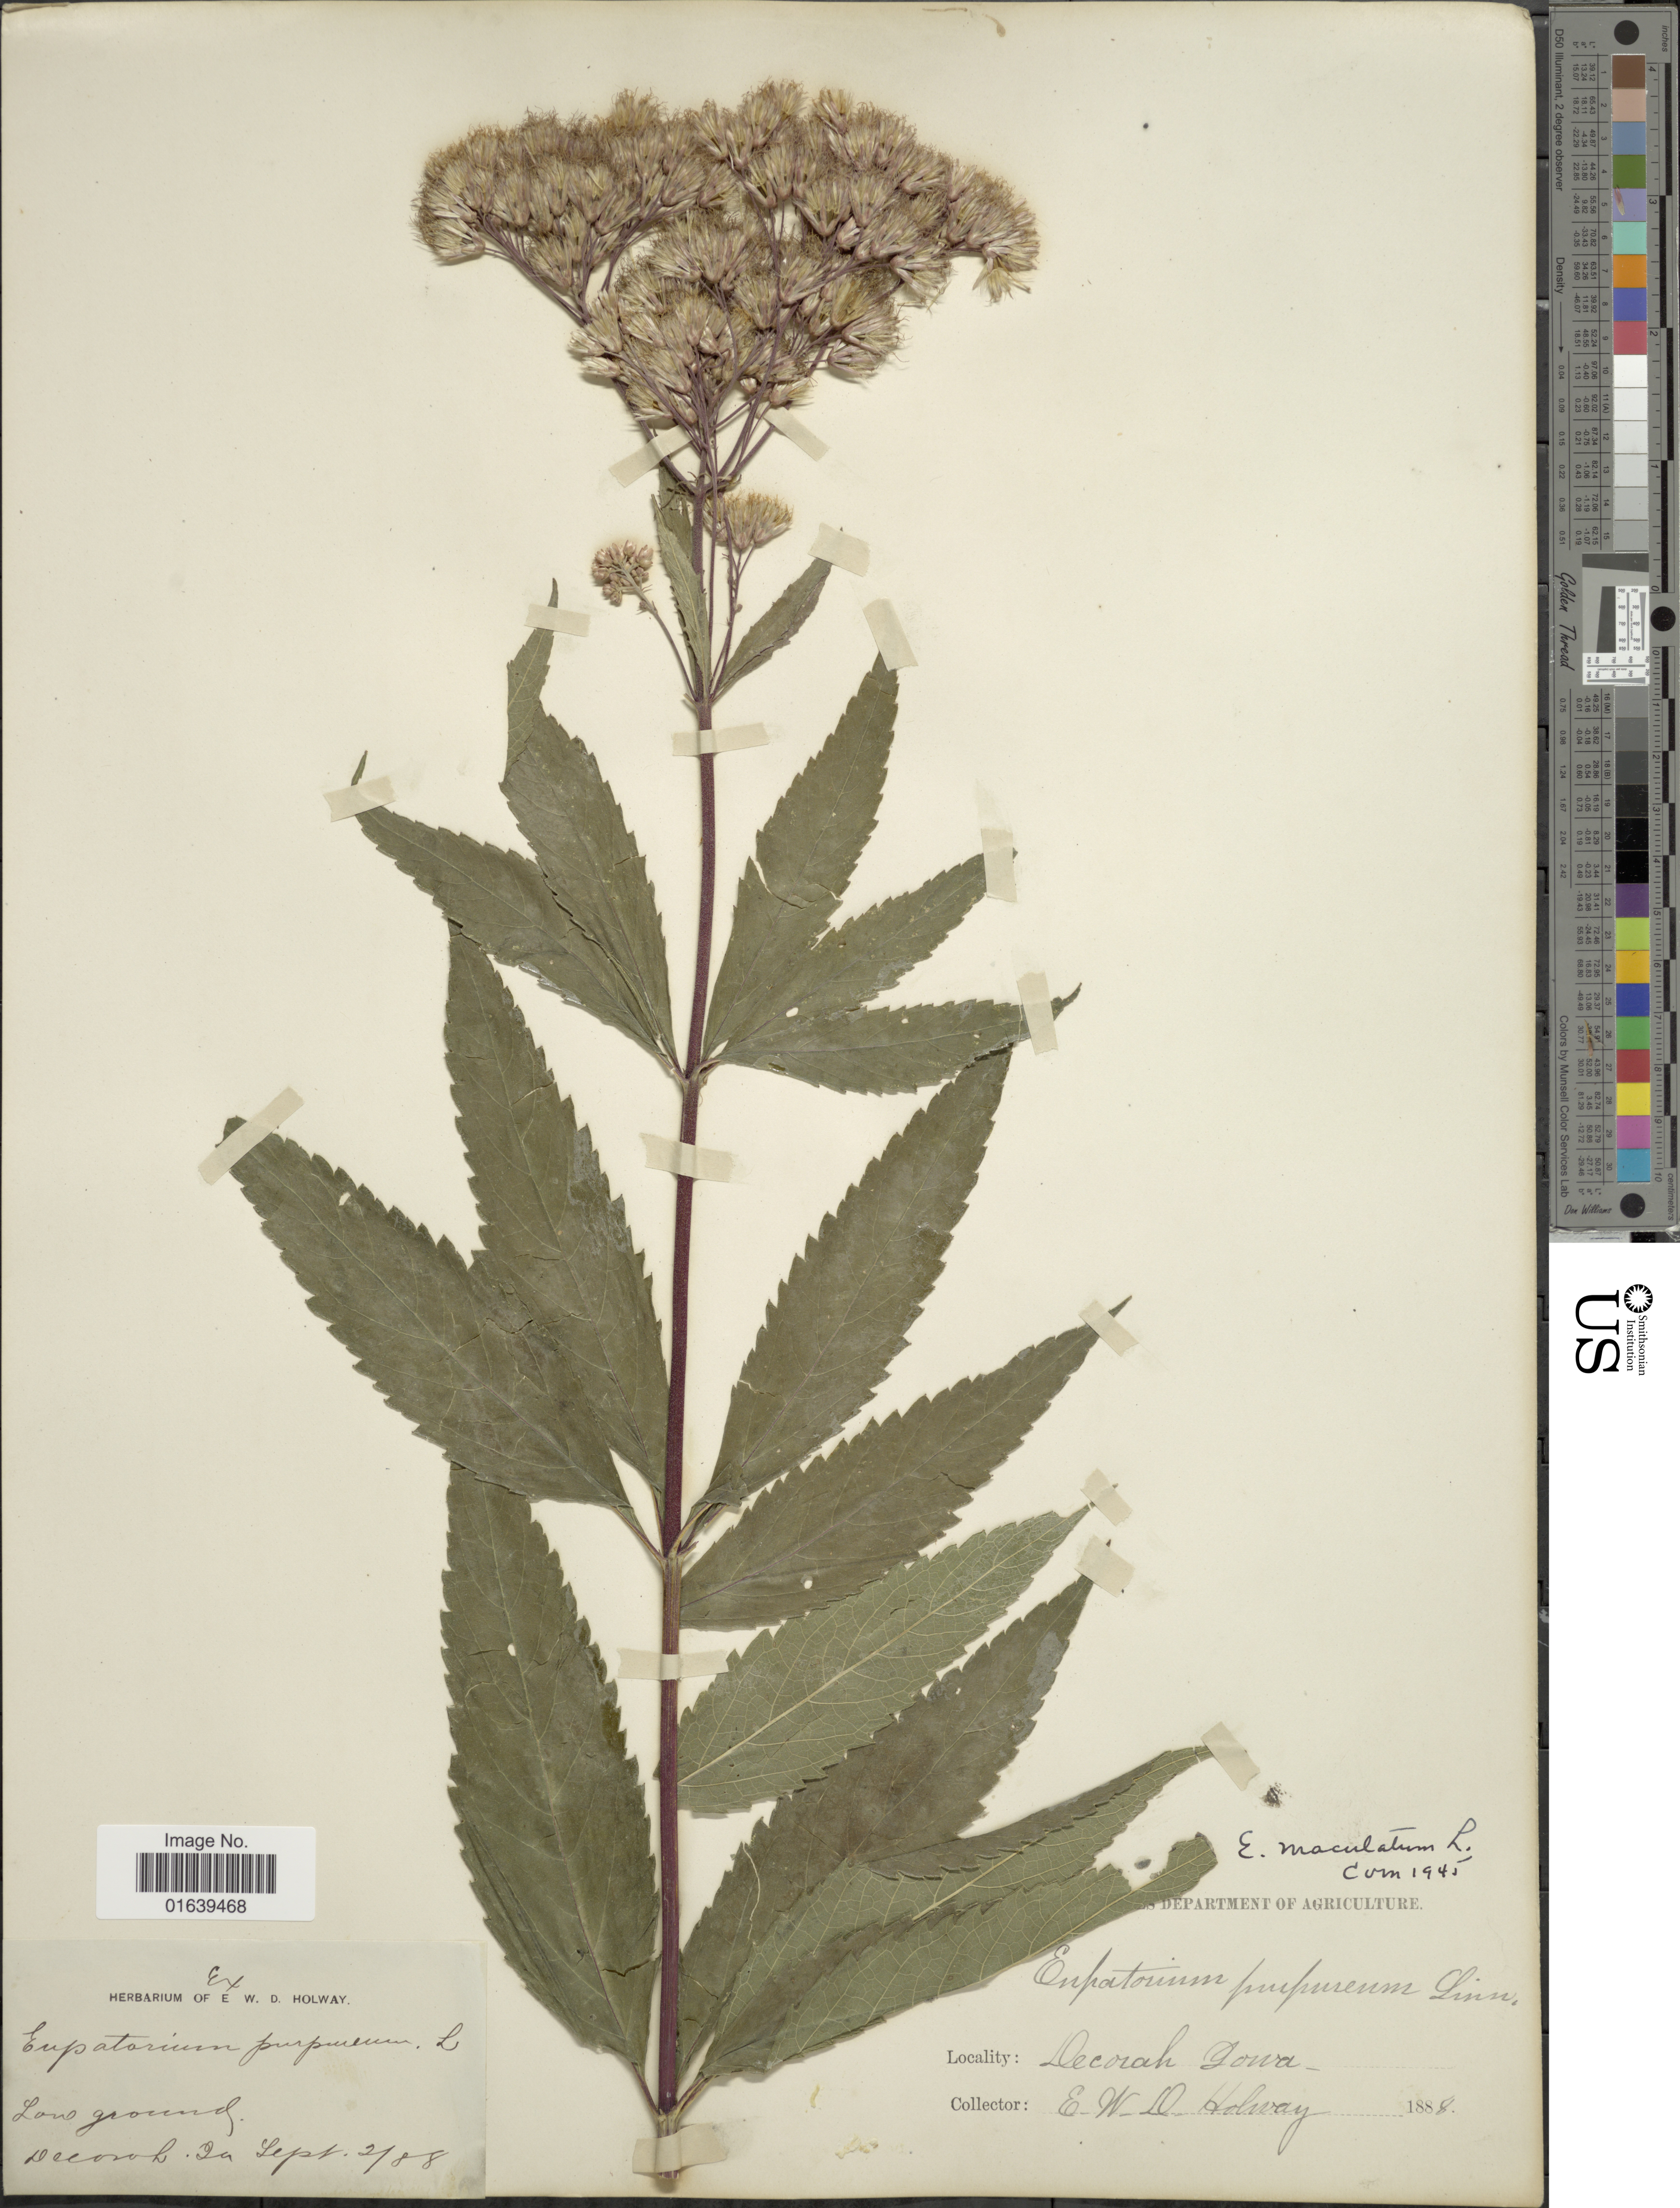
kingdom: Plantae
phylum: Tracheophyta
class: Magnoliopsida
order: Asterales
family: Asteraceae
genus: Eupatorium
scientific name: Eupatorium maculatum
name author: L.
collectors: E. W. D. Holway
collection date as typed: Transcribed d/m/y: 2/9/88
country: United States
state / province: Iowa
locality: Decorah